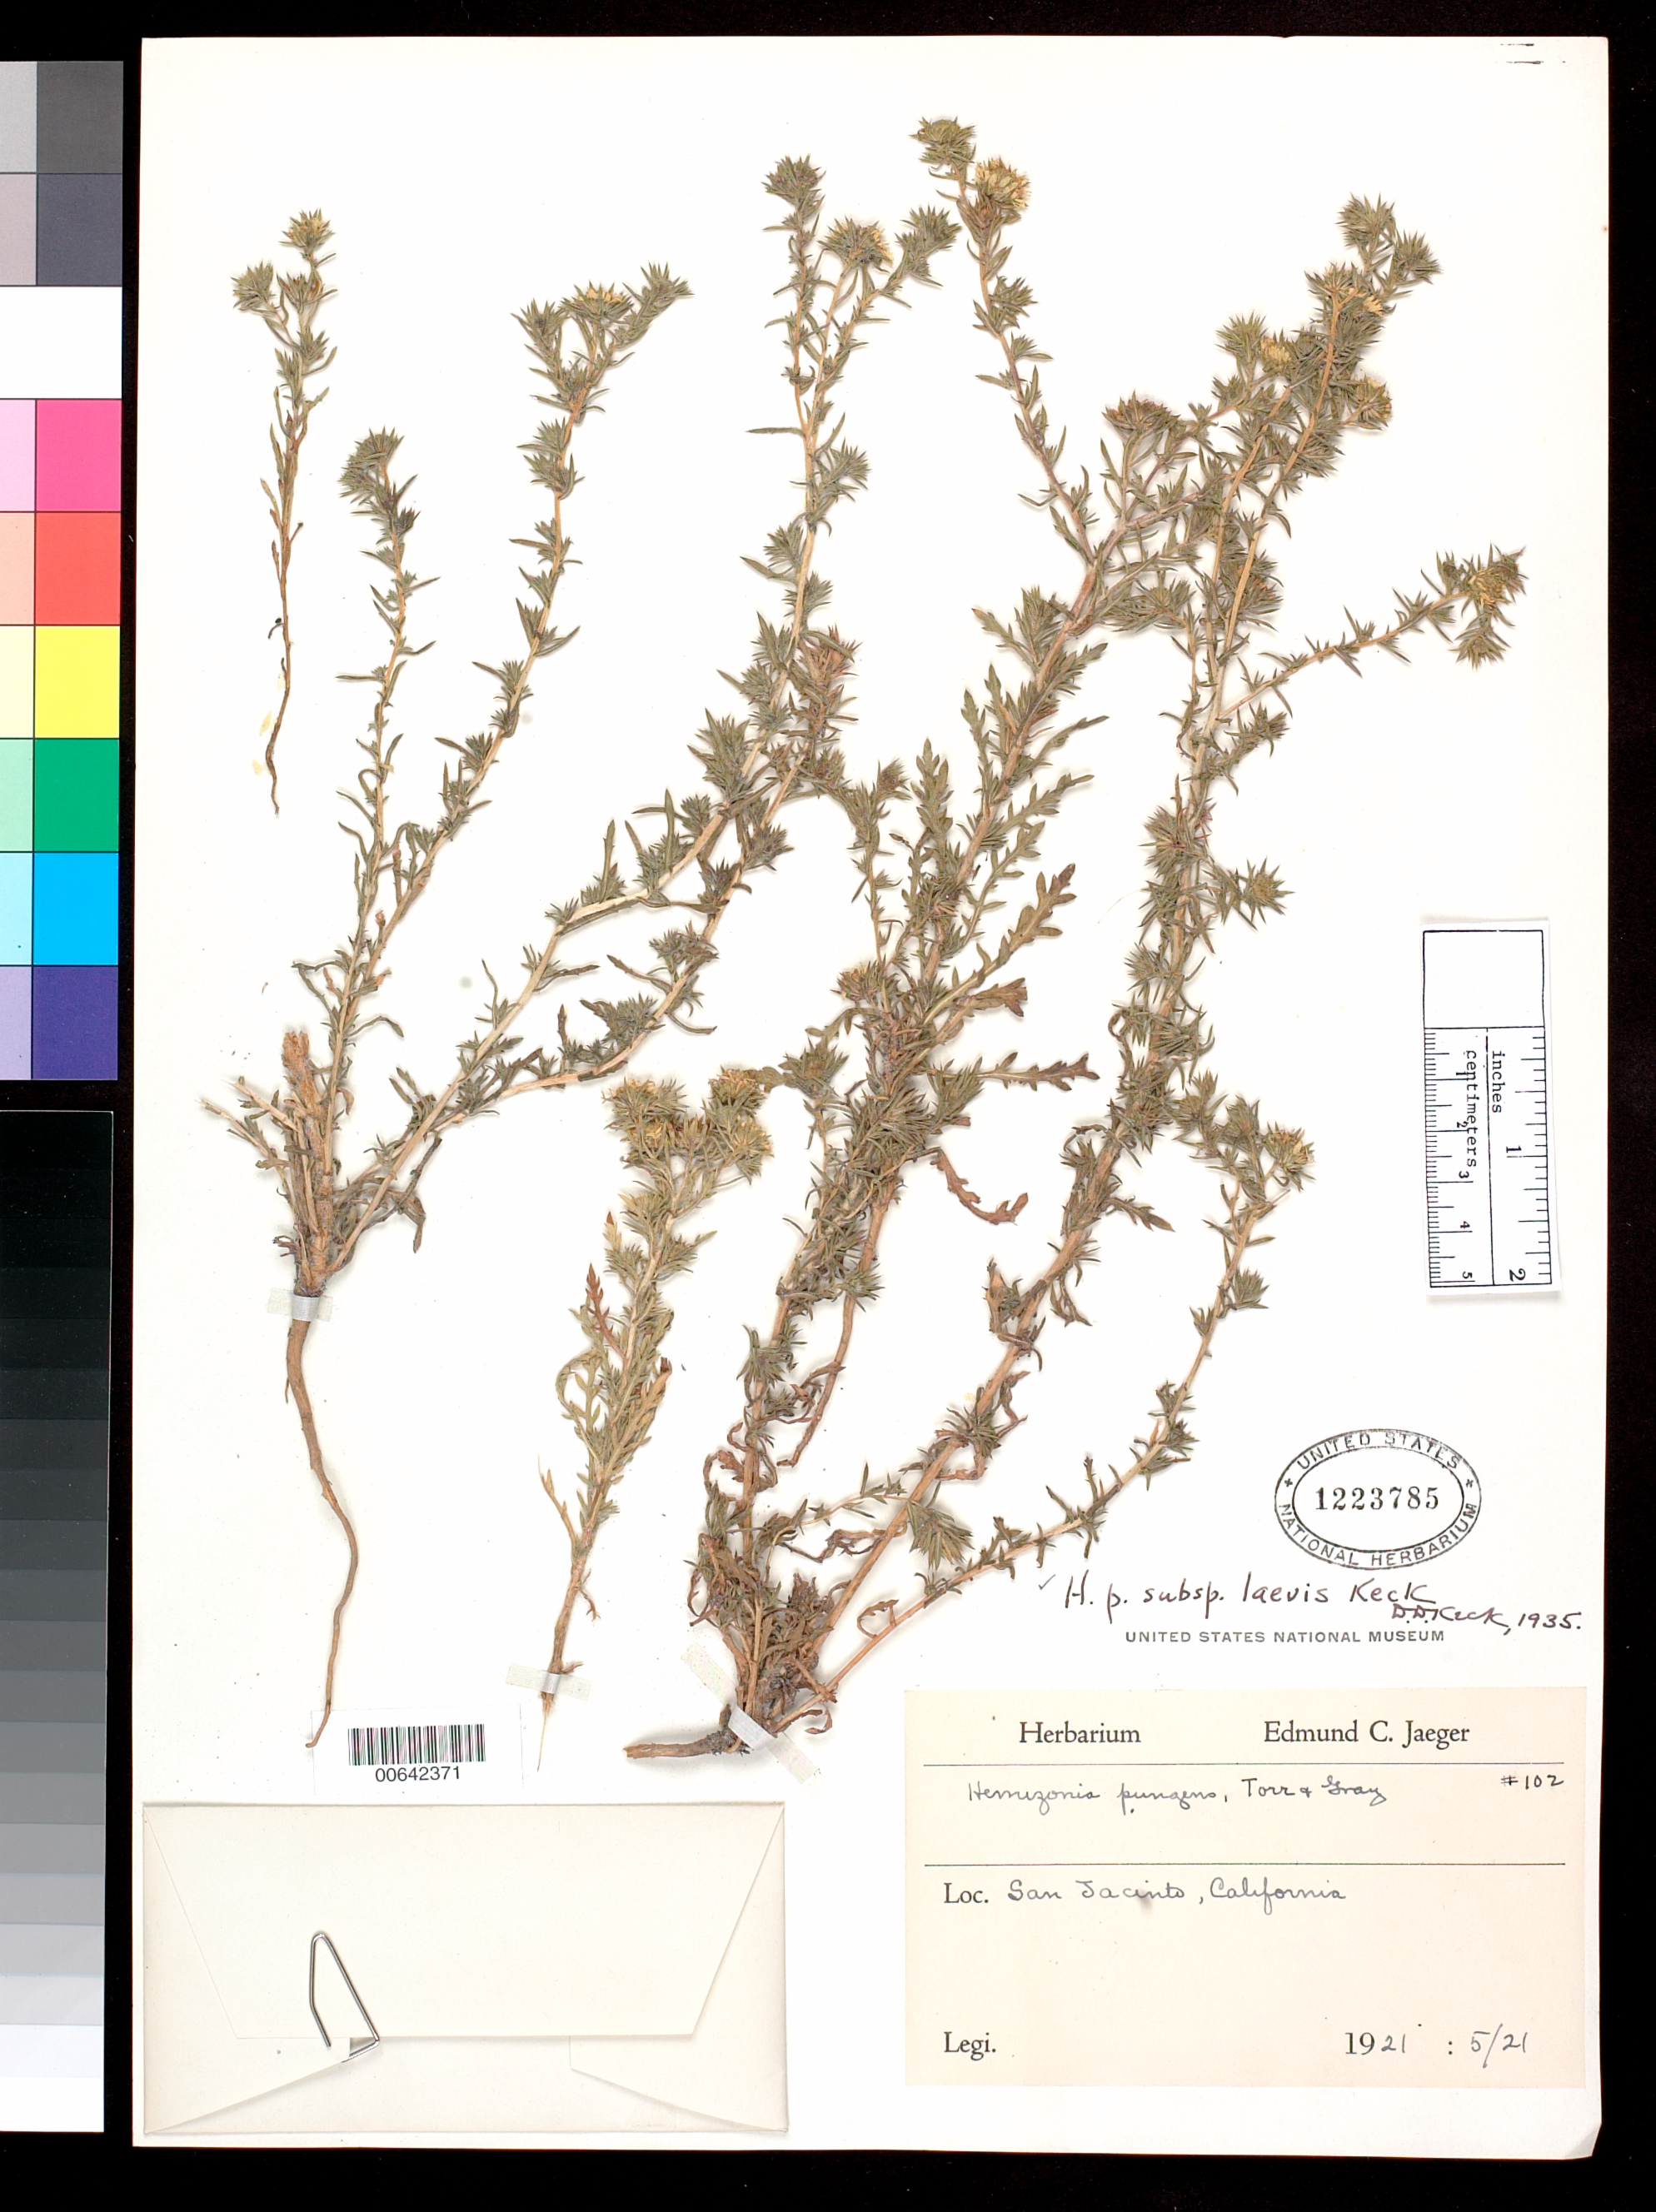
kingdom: Plantae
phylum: Tracheophyta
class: Magnoliopsida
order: Asterales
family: Asteraceae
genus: Hemizonia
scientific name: Hemizonia pungens subsp. laevis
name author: D.D. Keck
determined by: Keck, David D.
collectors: E. Jaeger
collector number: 102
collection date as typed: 21 May 1921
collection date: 1921-05-21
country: United States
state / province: California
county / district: Riverside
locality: San Jacinto.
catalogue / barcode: US 1223785